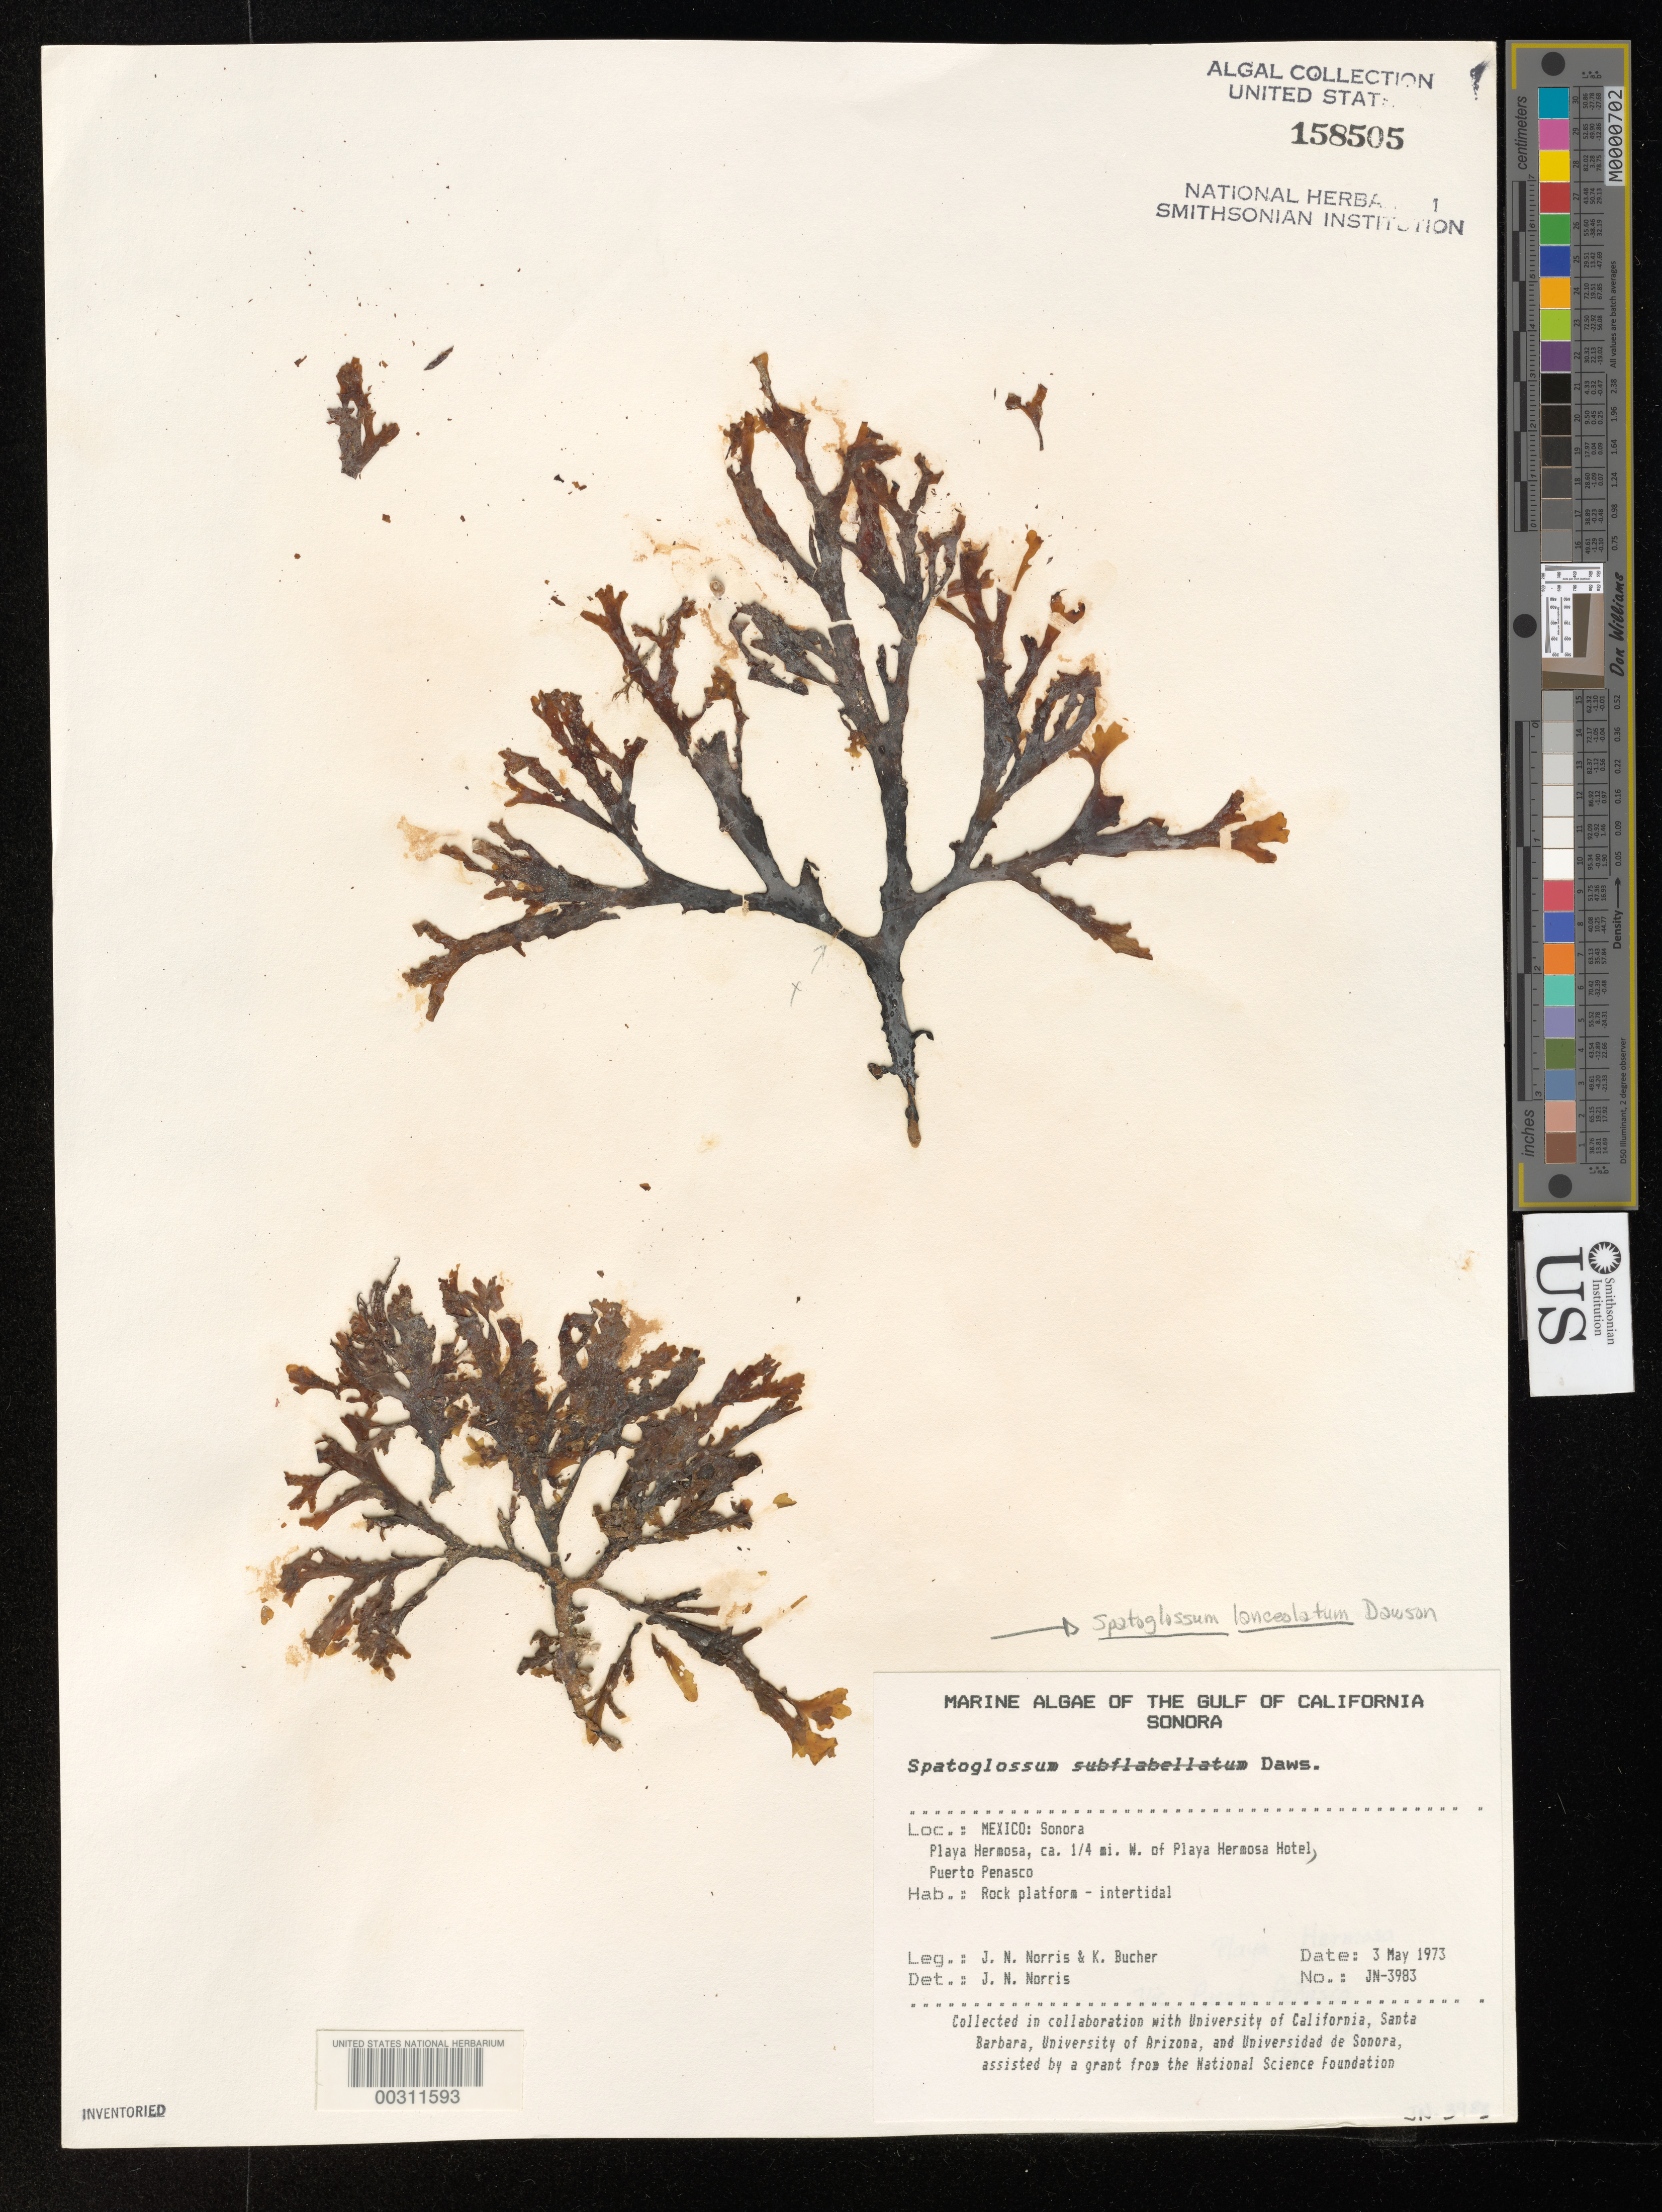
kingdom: Chromista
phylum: Ochrophyta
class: Phaeophyceae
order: Dictyotales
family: Dictyotaceae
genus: Spatoglossum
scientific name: Spatoglossum subflabellatum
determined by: Norris, James N.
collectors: J. N. Norris & K. E. Bucher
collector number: JN-3983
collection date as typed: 03 May 1973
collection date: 1973-05-03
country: Mexico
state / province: Sonora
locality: Playa Hermosa, Puerto Penasco, ca. 0.25 mile west of Playa Hermosa Hotel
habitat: Rock platform - intertidal.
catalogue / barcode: US 158505